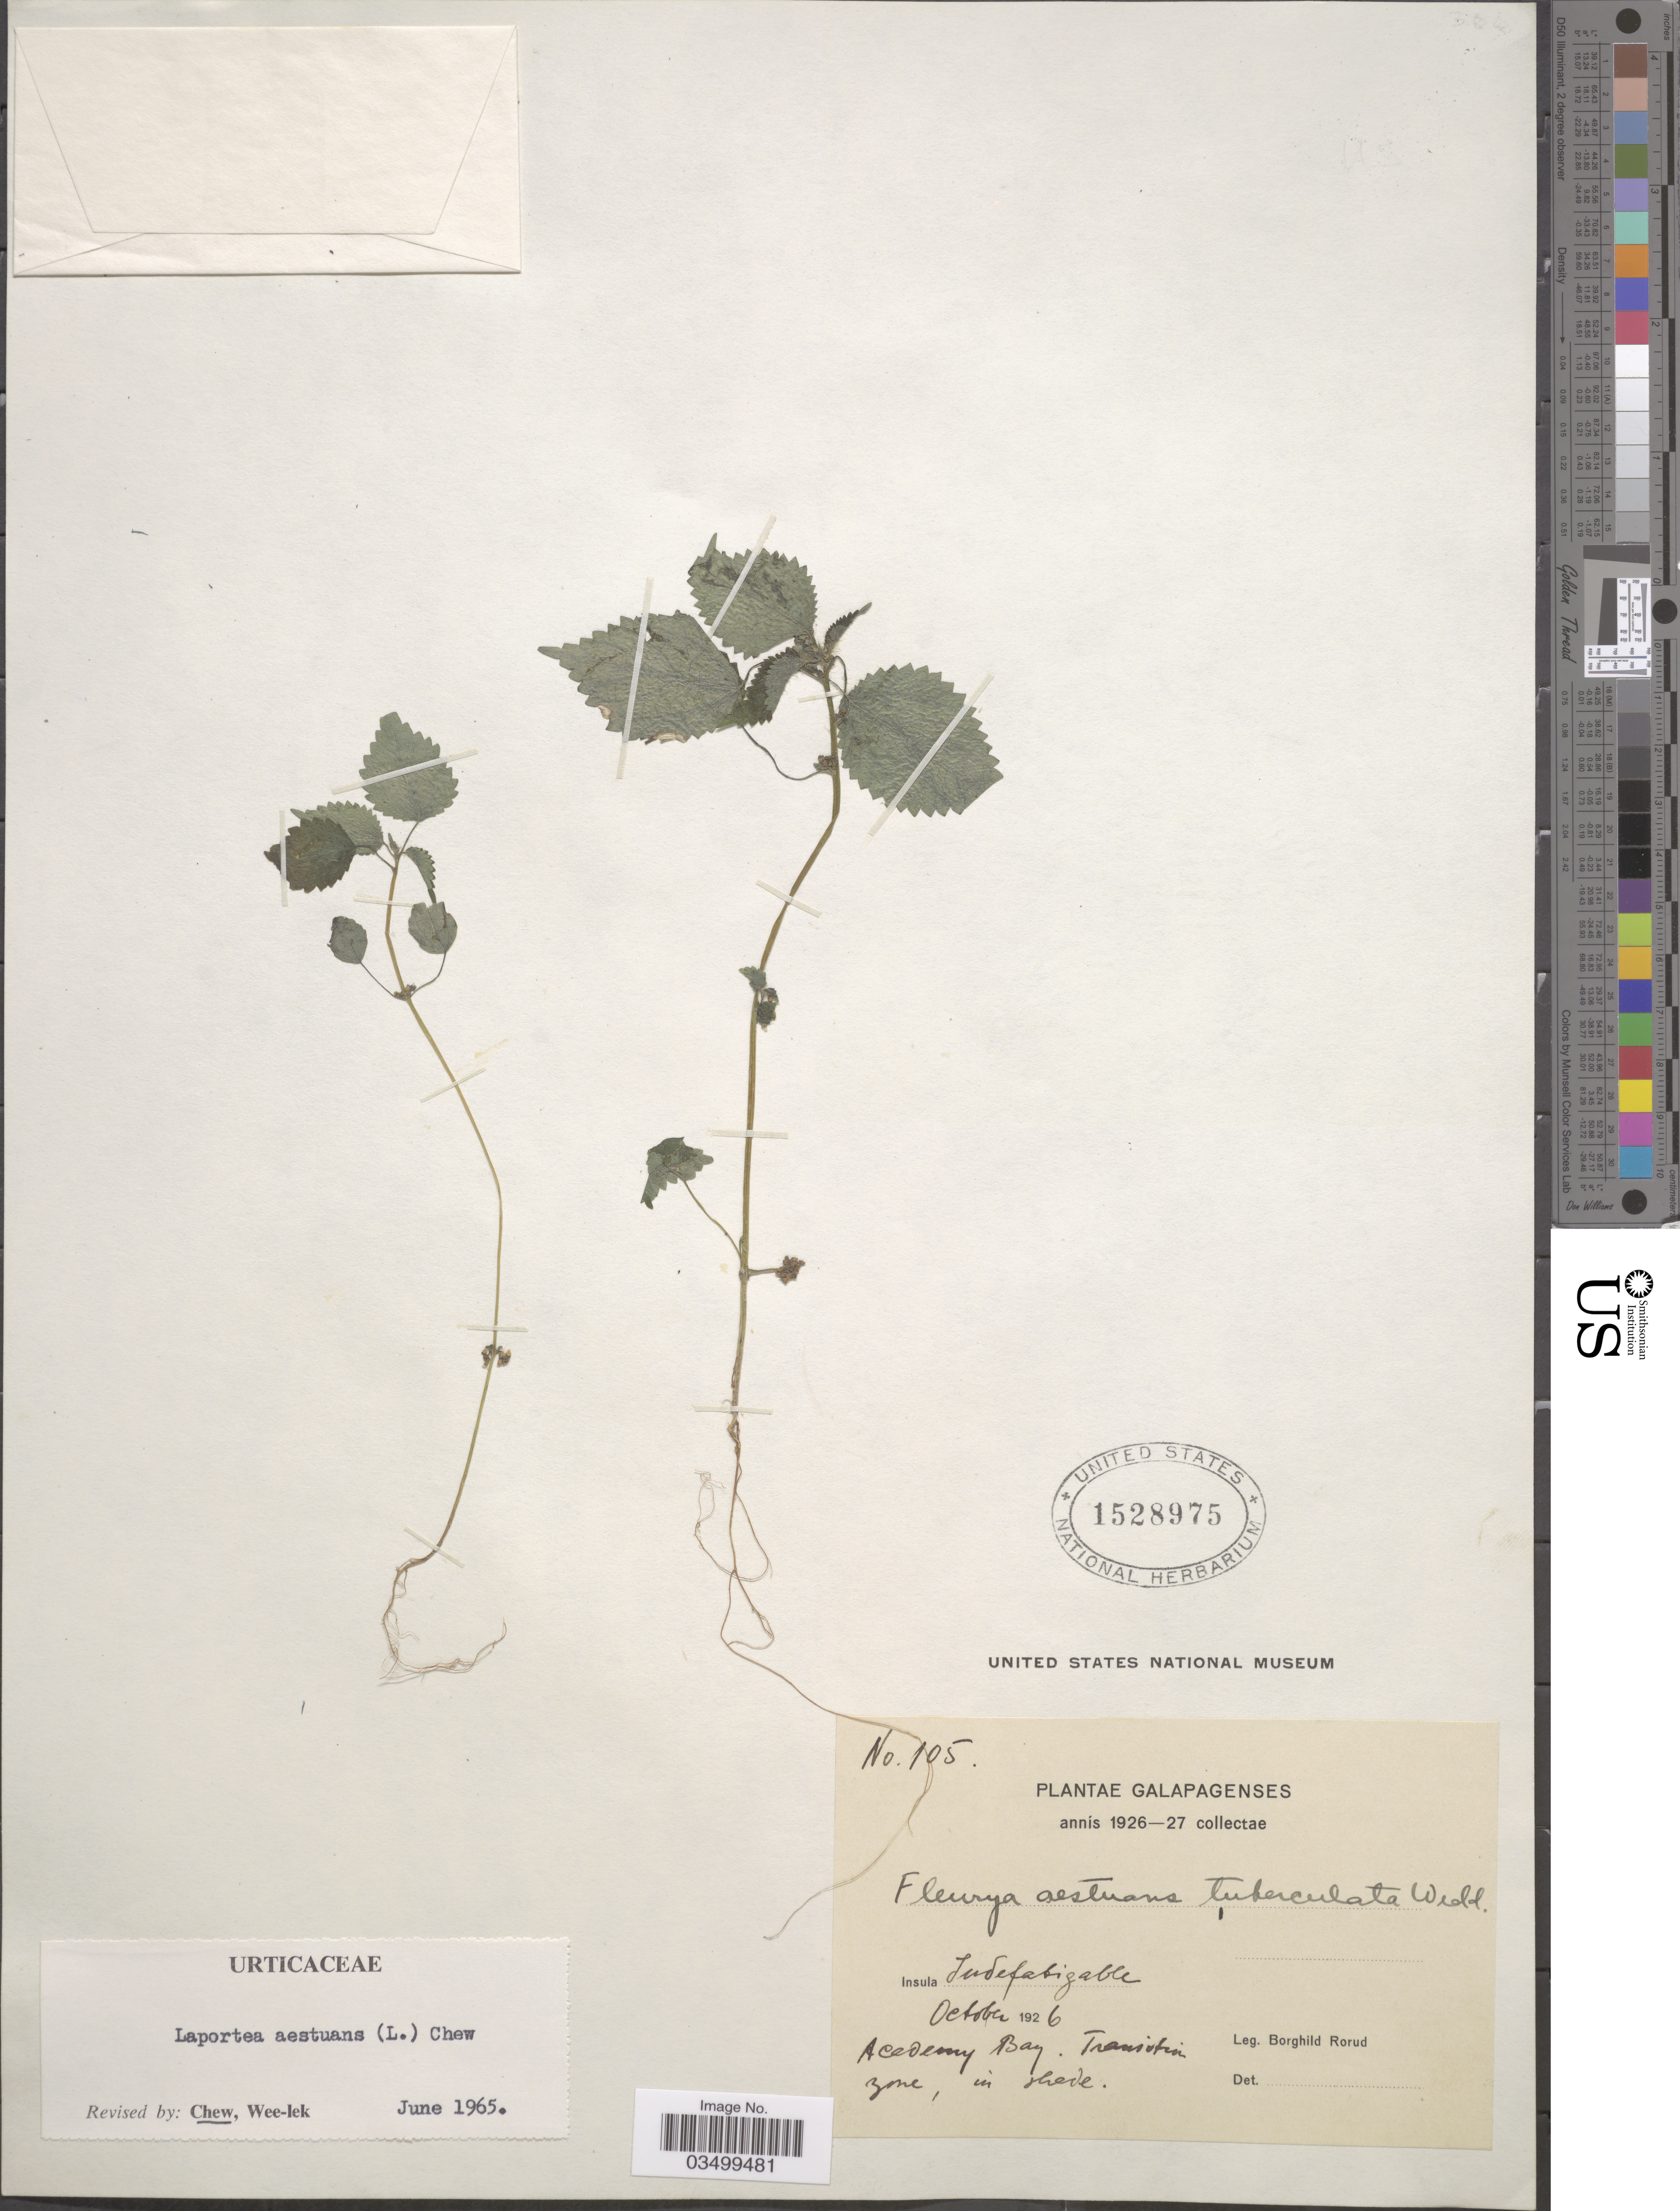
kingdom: Plantae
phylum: Tracheophyta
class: Magnoliopsida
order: Rosales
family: Urticaceae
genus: Laportea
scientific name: Laportea aestuans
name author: (L.) Chew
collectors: B. Rorud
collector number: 105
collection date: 1926-10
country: Ecuador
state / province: Colón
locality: Galapagenses. Insula Indefatigable Academy Bay. Transition Zone.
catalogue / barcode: US 1528975